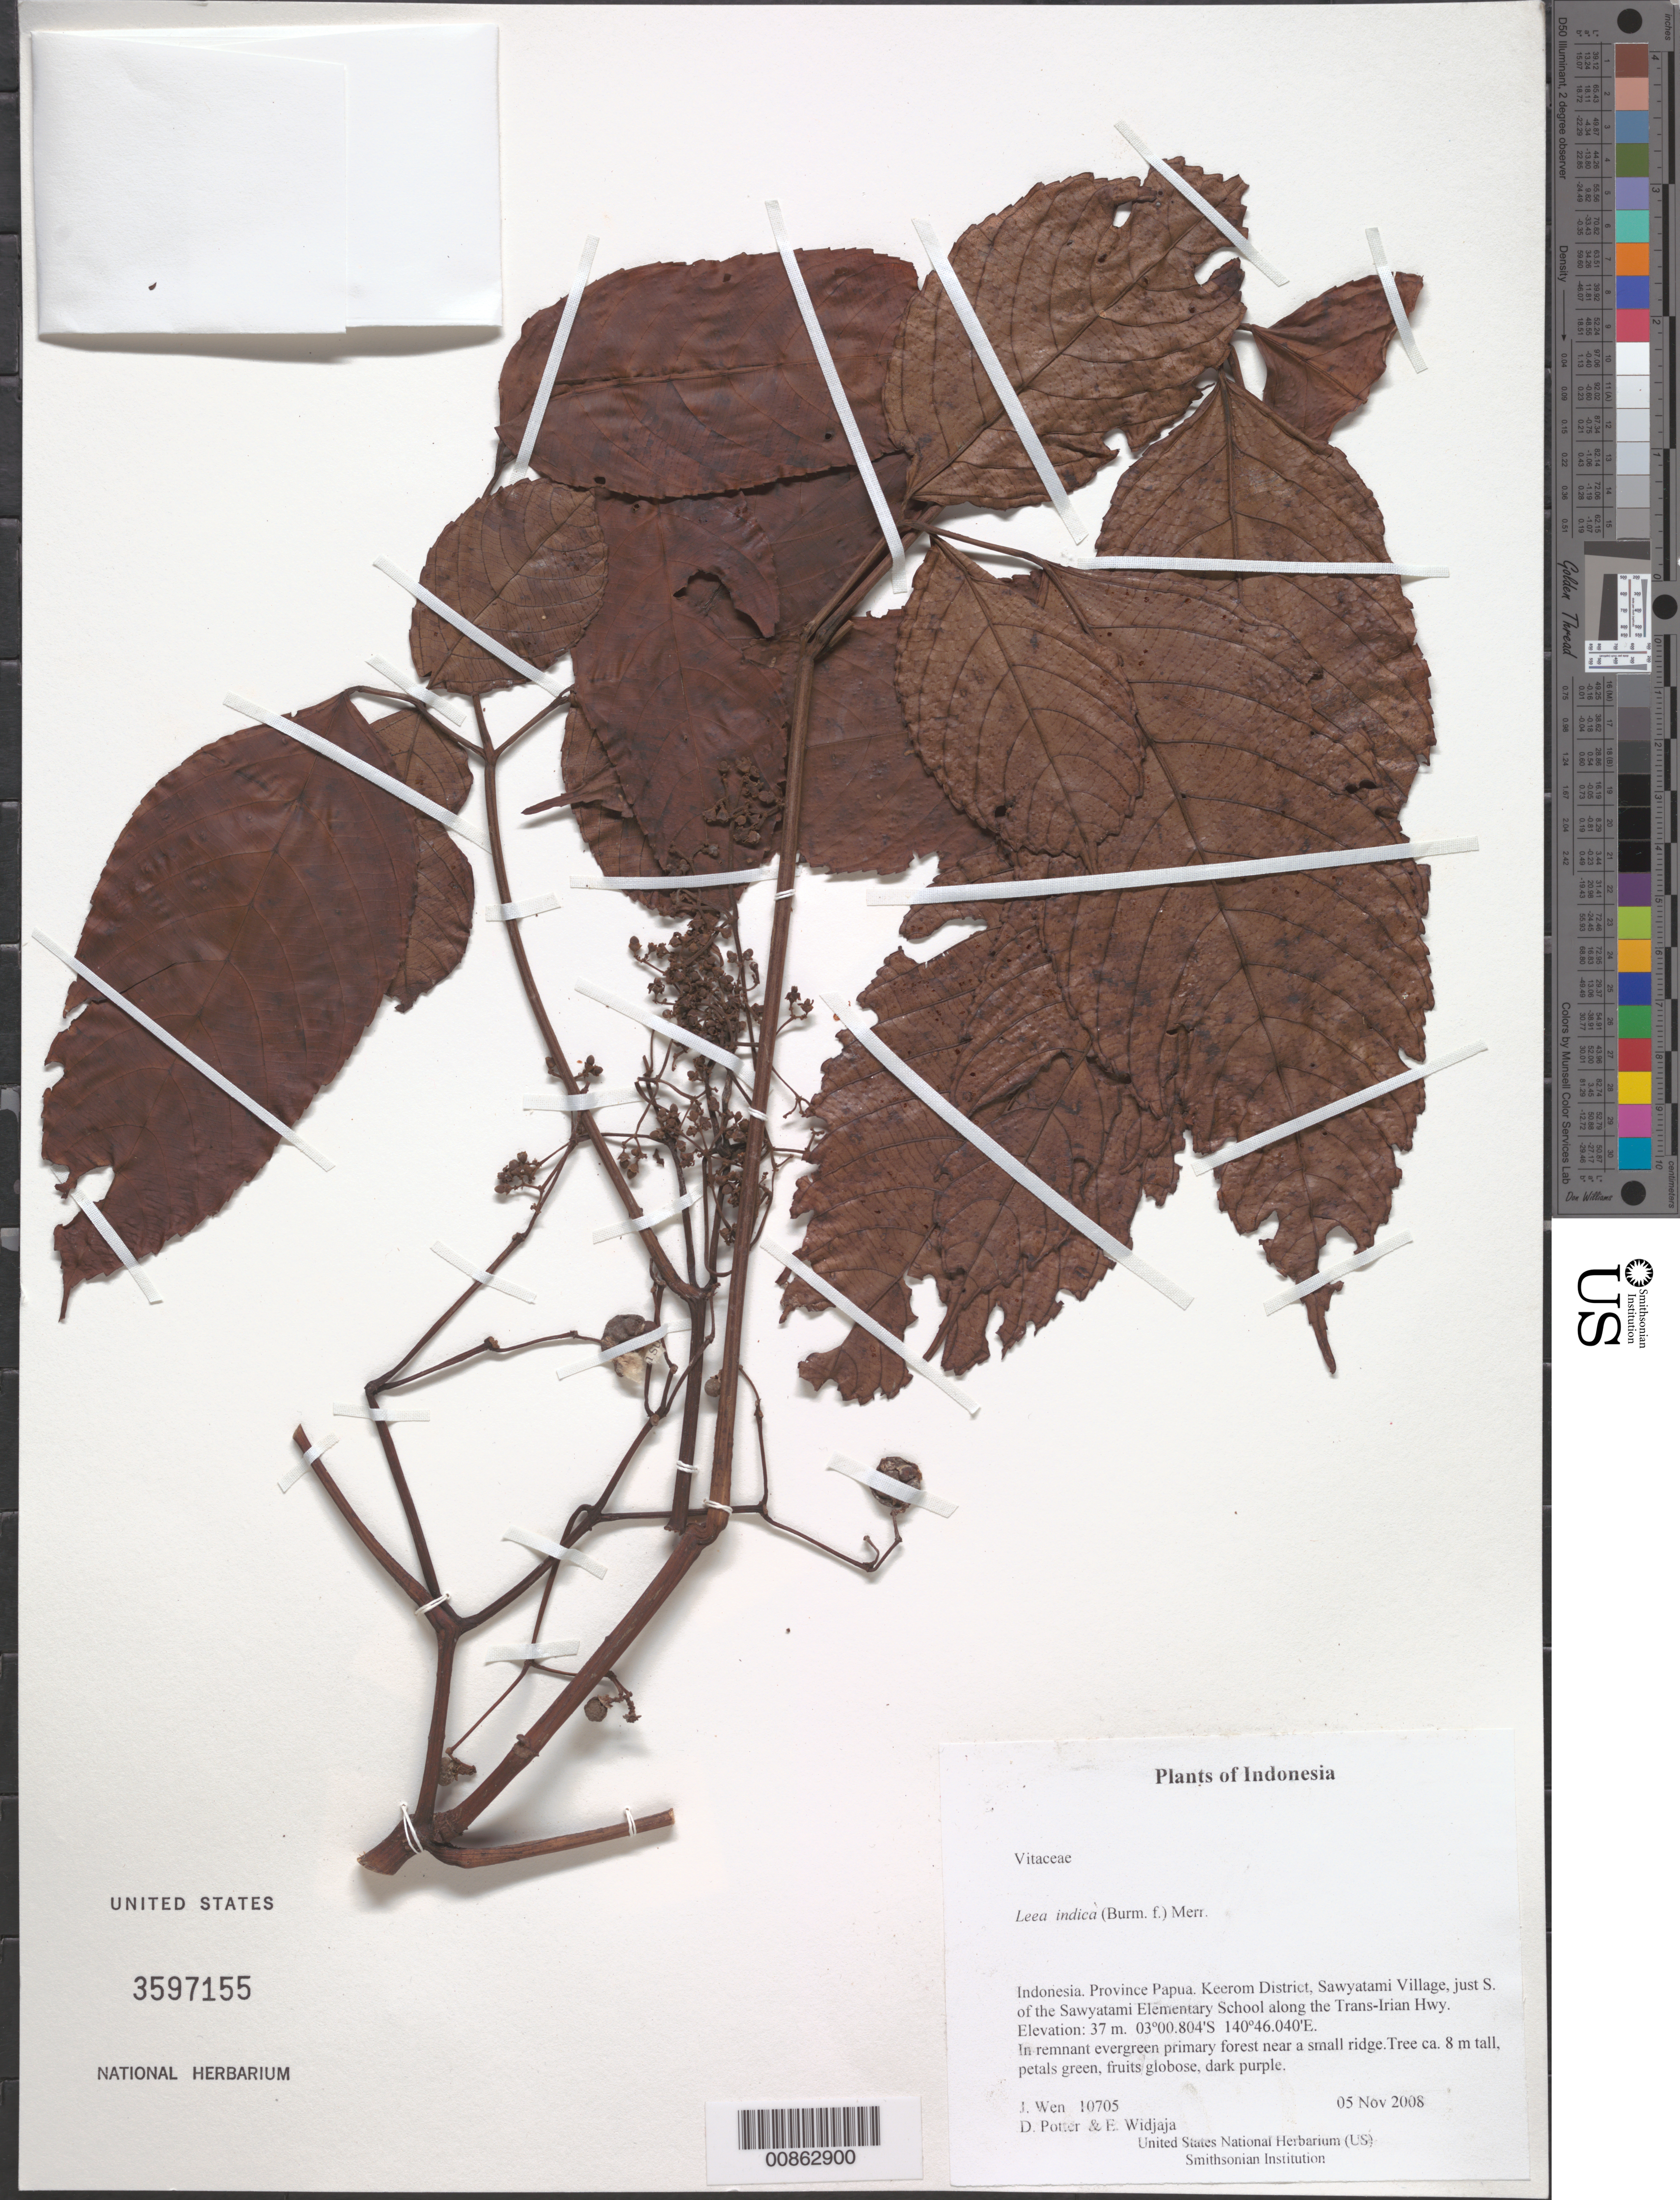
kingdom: Plantae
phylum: Tracheophyta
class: Magnoliopsida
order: Vitales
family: Vitaceae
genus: Leea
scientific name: Leea indica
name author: (Burm. f.) Merr.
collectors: J. Wen, D. Potter & E. A. Widjaja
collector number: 10705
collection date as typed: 05 Nov 2008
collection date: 2008-11-05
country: Indonesia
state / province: Papua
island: New Guinea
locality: Keerom District, Sawyatami Village, just S. of the Sawyatami Elementary School along the Trans-Irian Hwy. Irian Barat.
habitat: In remnant evergreen primary forest near a small ridge.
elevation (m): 37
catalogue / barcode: US 3597155